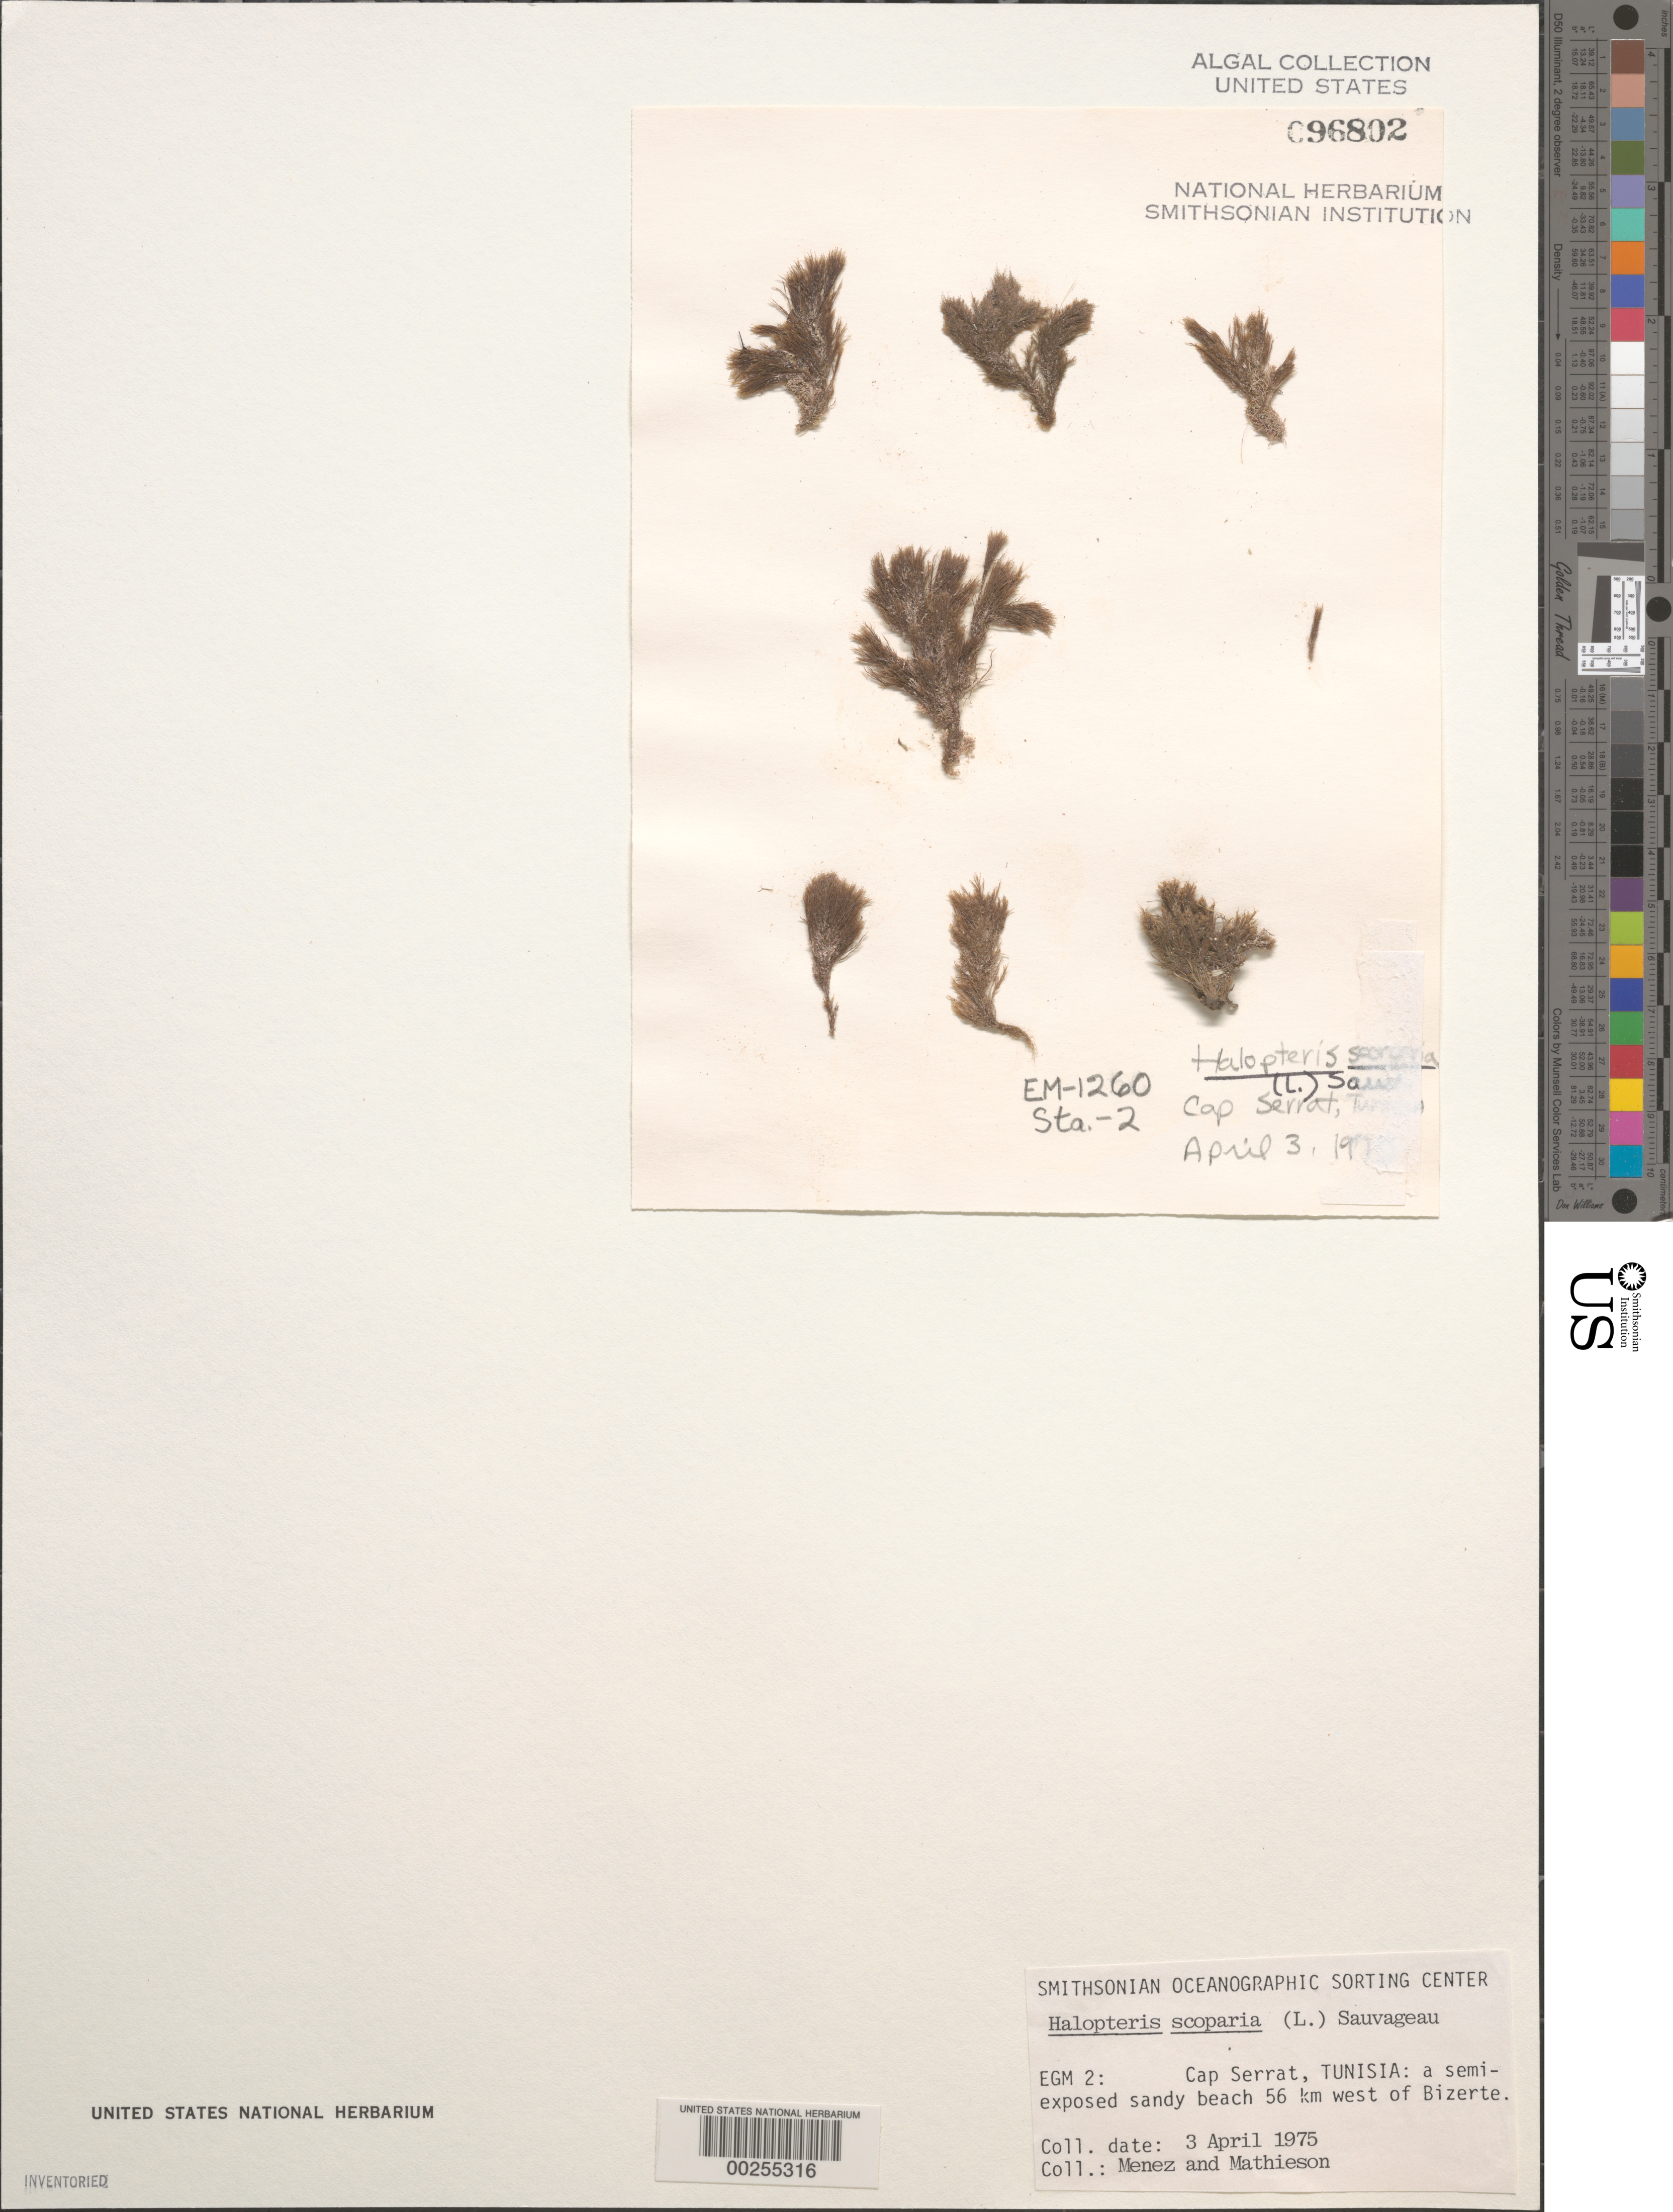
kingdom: Chromista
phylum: Ochrophyta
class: Phaeophyceae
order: Sphacelariales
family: Stypocaulaceae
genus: Halopteris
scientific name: Halopteris scoparia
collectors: Meñez & R. Mathieson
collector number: EGM 2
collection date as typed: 03 Apr 1975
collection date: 1975-04-03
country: Tunisia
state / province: Bizerte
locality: Cap serrat, 56 km west of bizerte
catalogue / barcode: US 96802